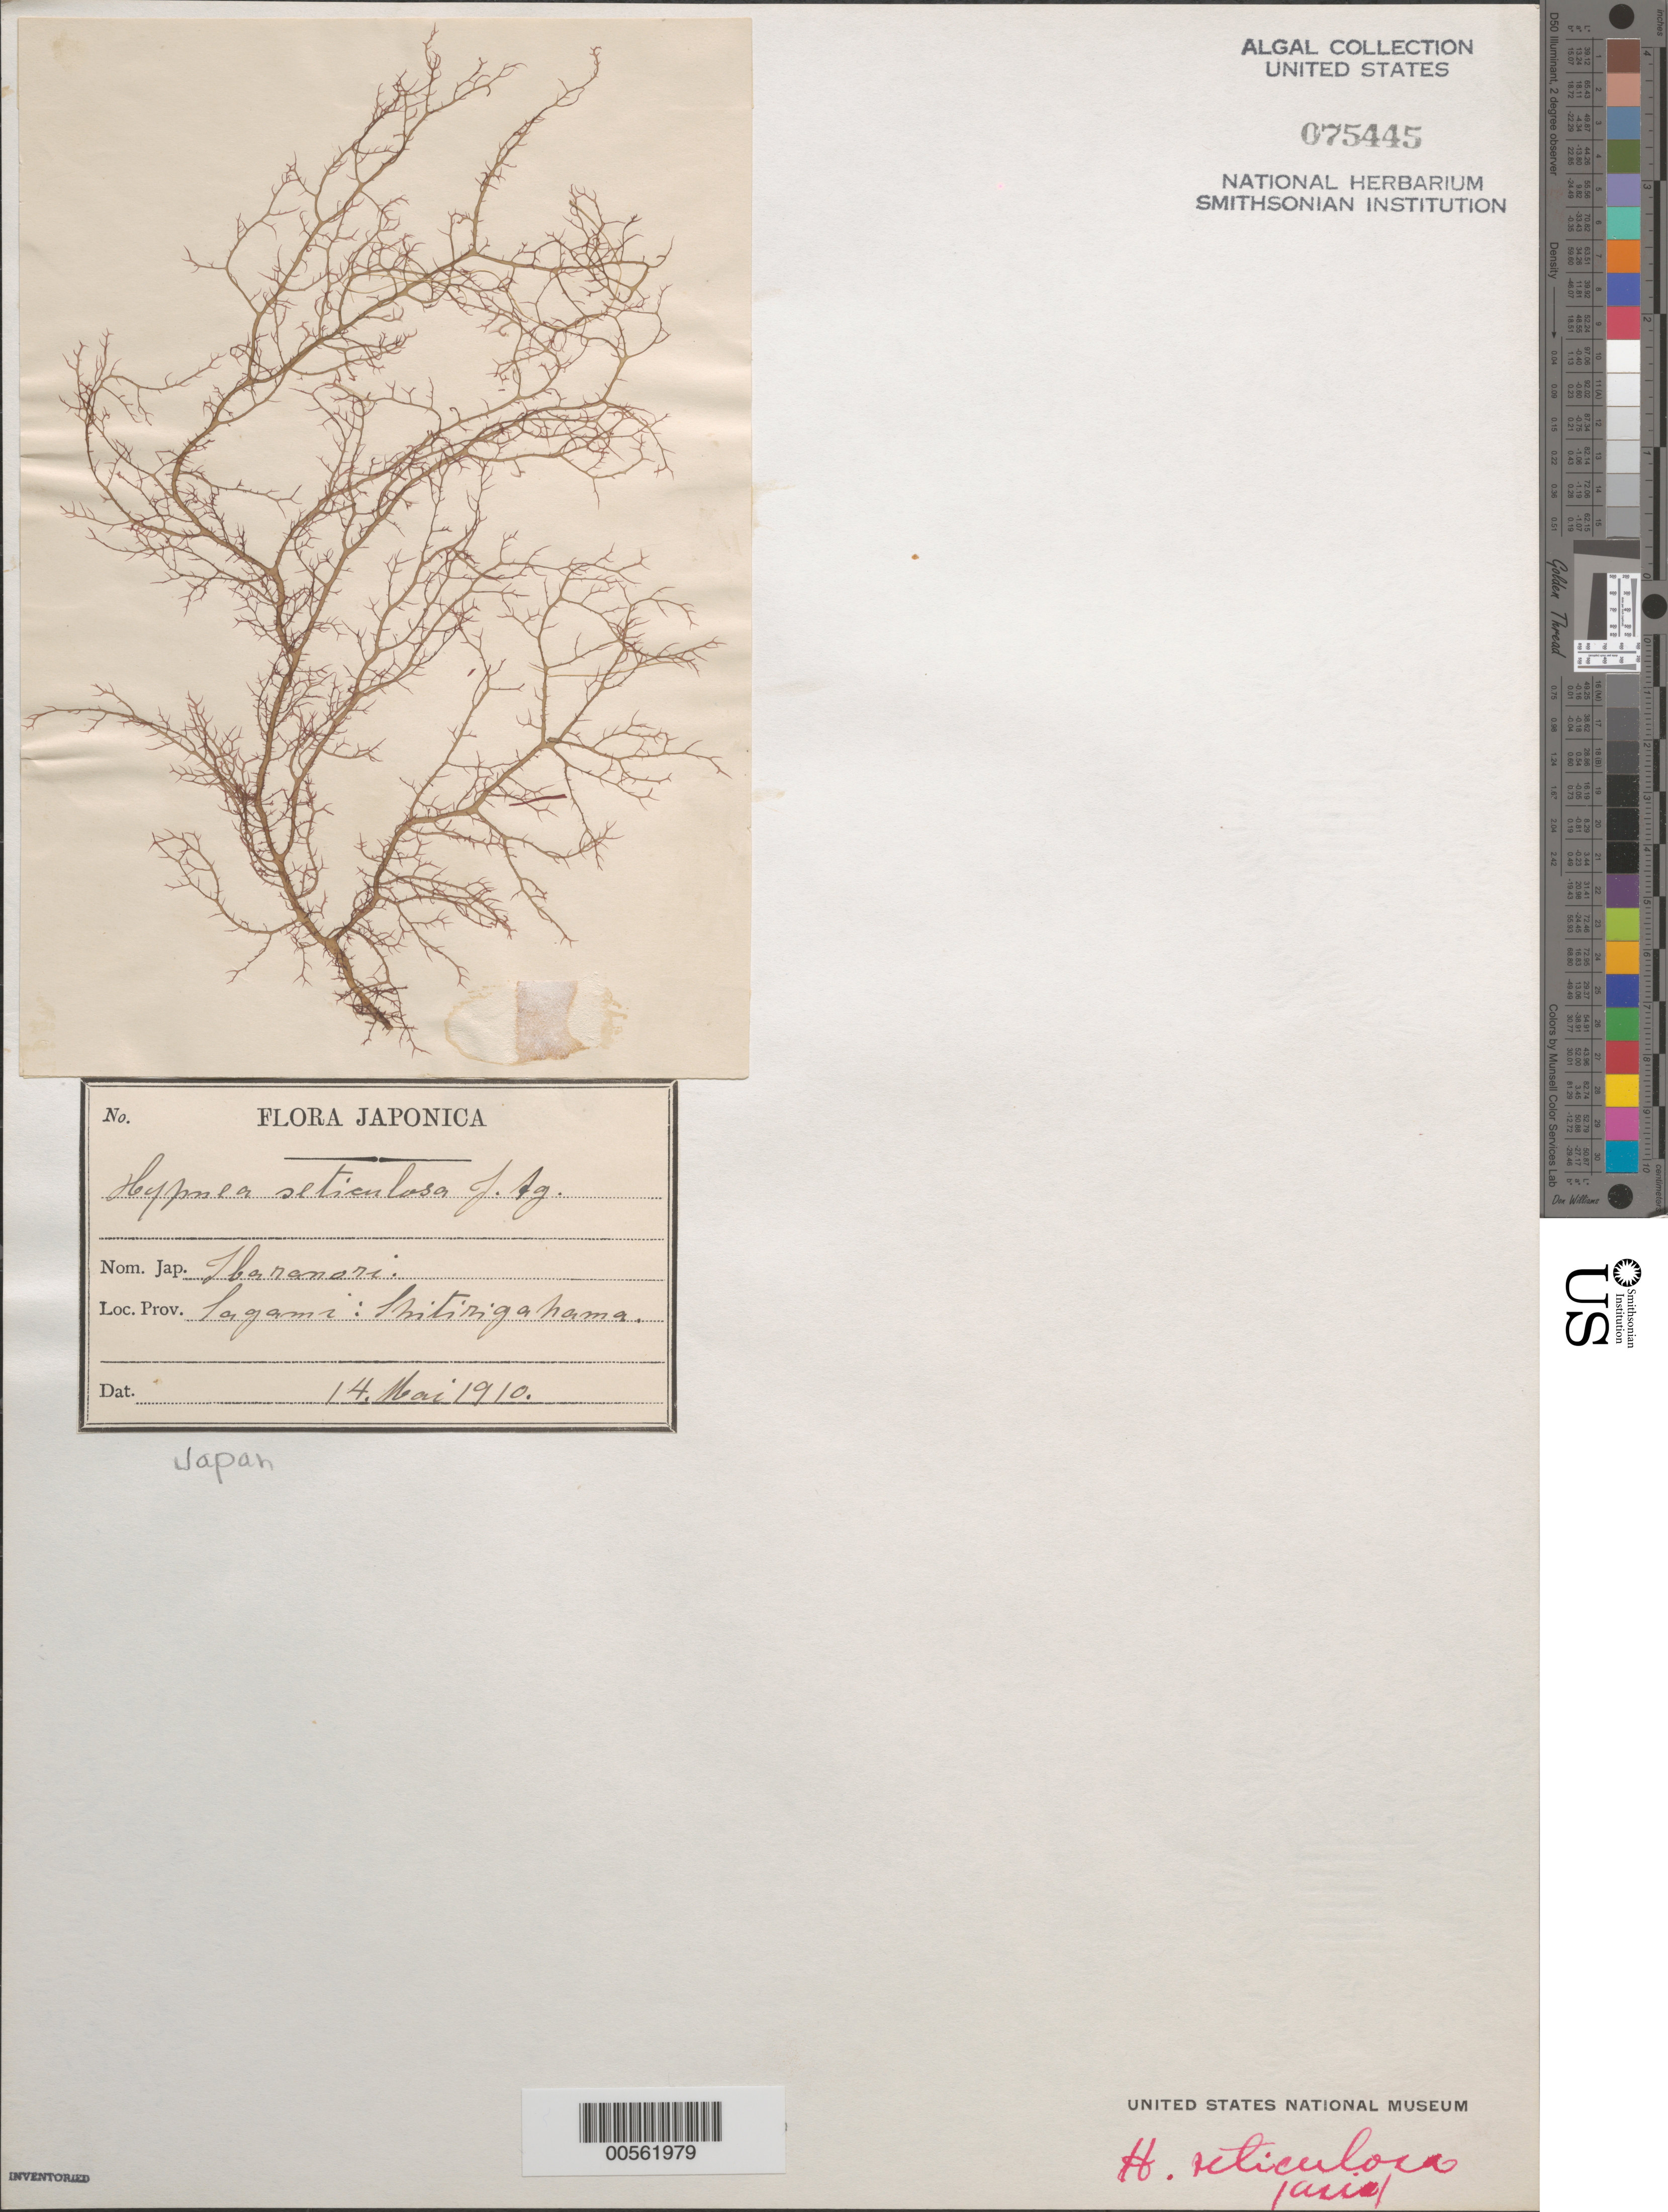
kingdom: Plantae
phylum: Rhodophyta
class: Florideophyceae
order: Gigartinales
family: Cystocloniaceae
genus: Hypnea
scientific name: Hypnea charoides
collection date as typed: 14 May 1910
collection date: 1910-05-14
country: Japan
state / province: Kanagawa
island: Honshu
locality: Shitirigahama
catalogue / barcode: US 75445